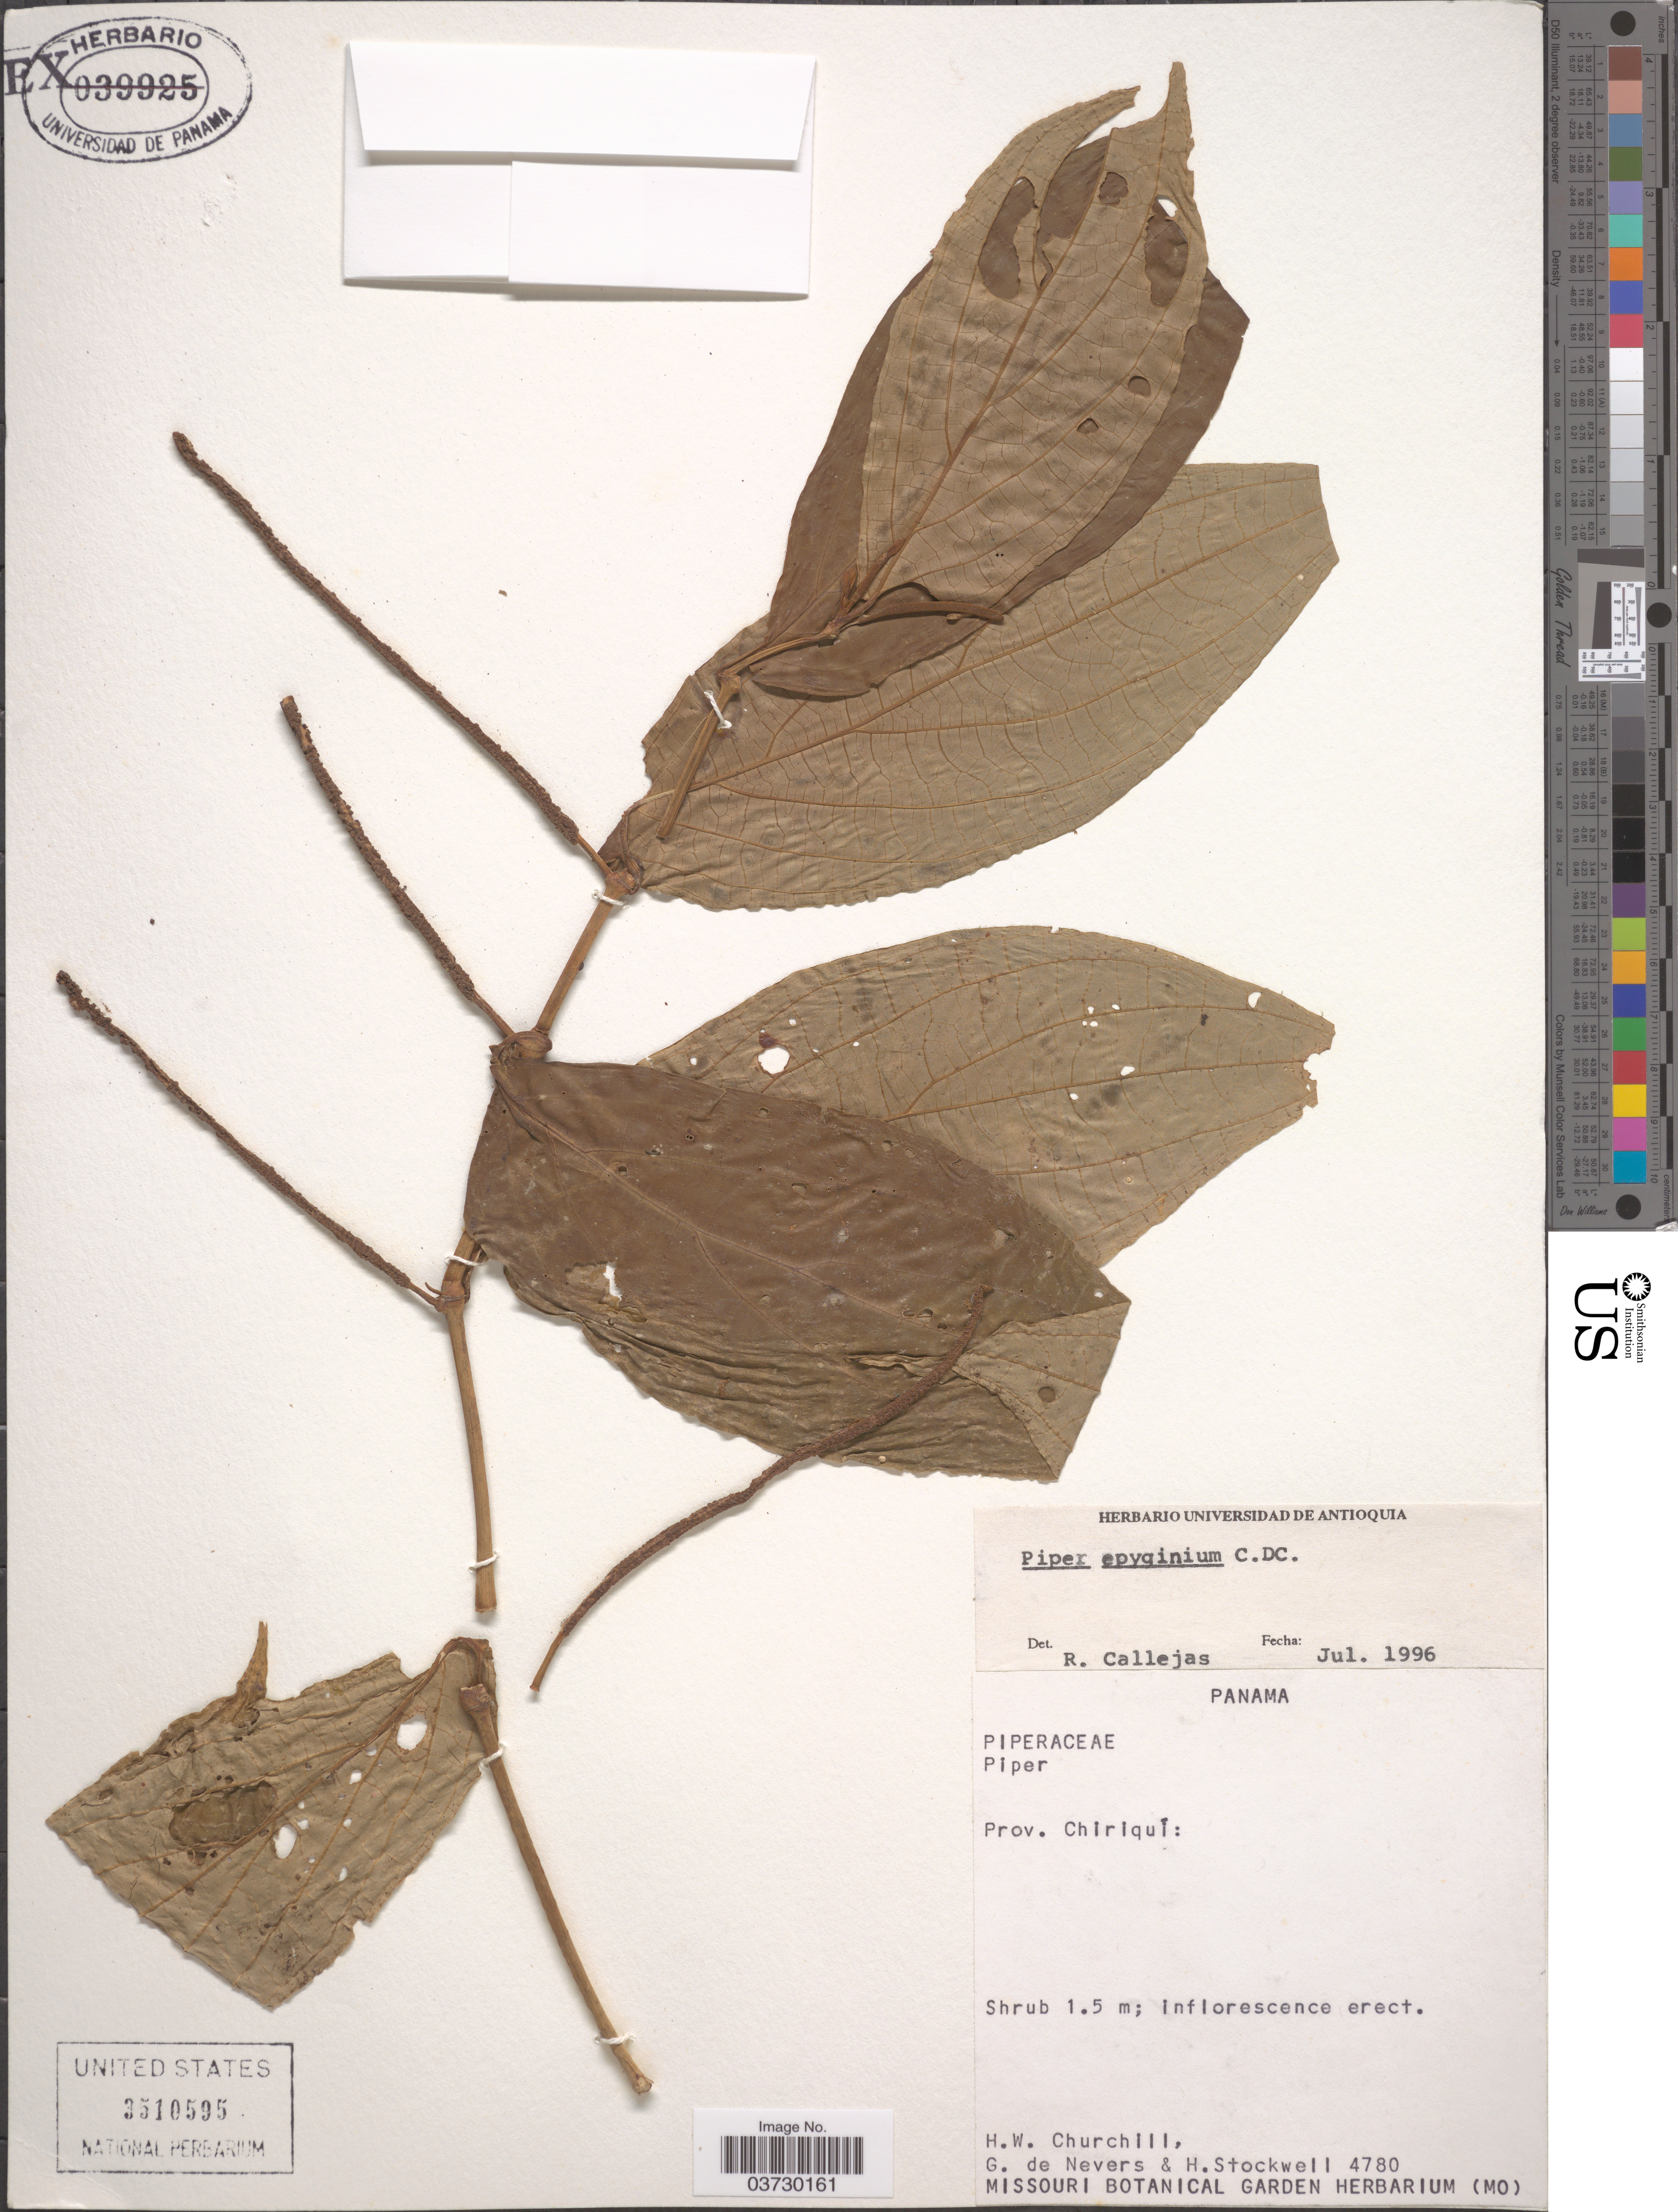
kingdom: Plantae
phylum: Tracheophyta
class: Magnoliopsida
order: Piperales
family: Piperaceae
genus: Piper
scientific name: Piper epigynium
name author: C. DC.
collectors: H. Churchill, G. C. de Nevers & H. Stockwell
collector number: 4780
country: Panama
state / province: Chiriqui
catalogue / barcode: US 3510595